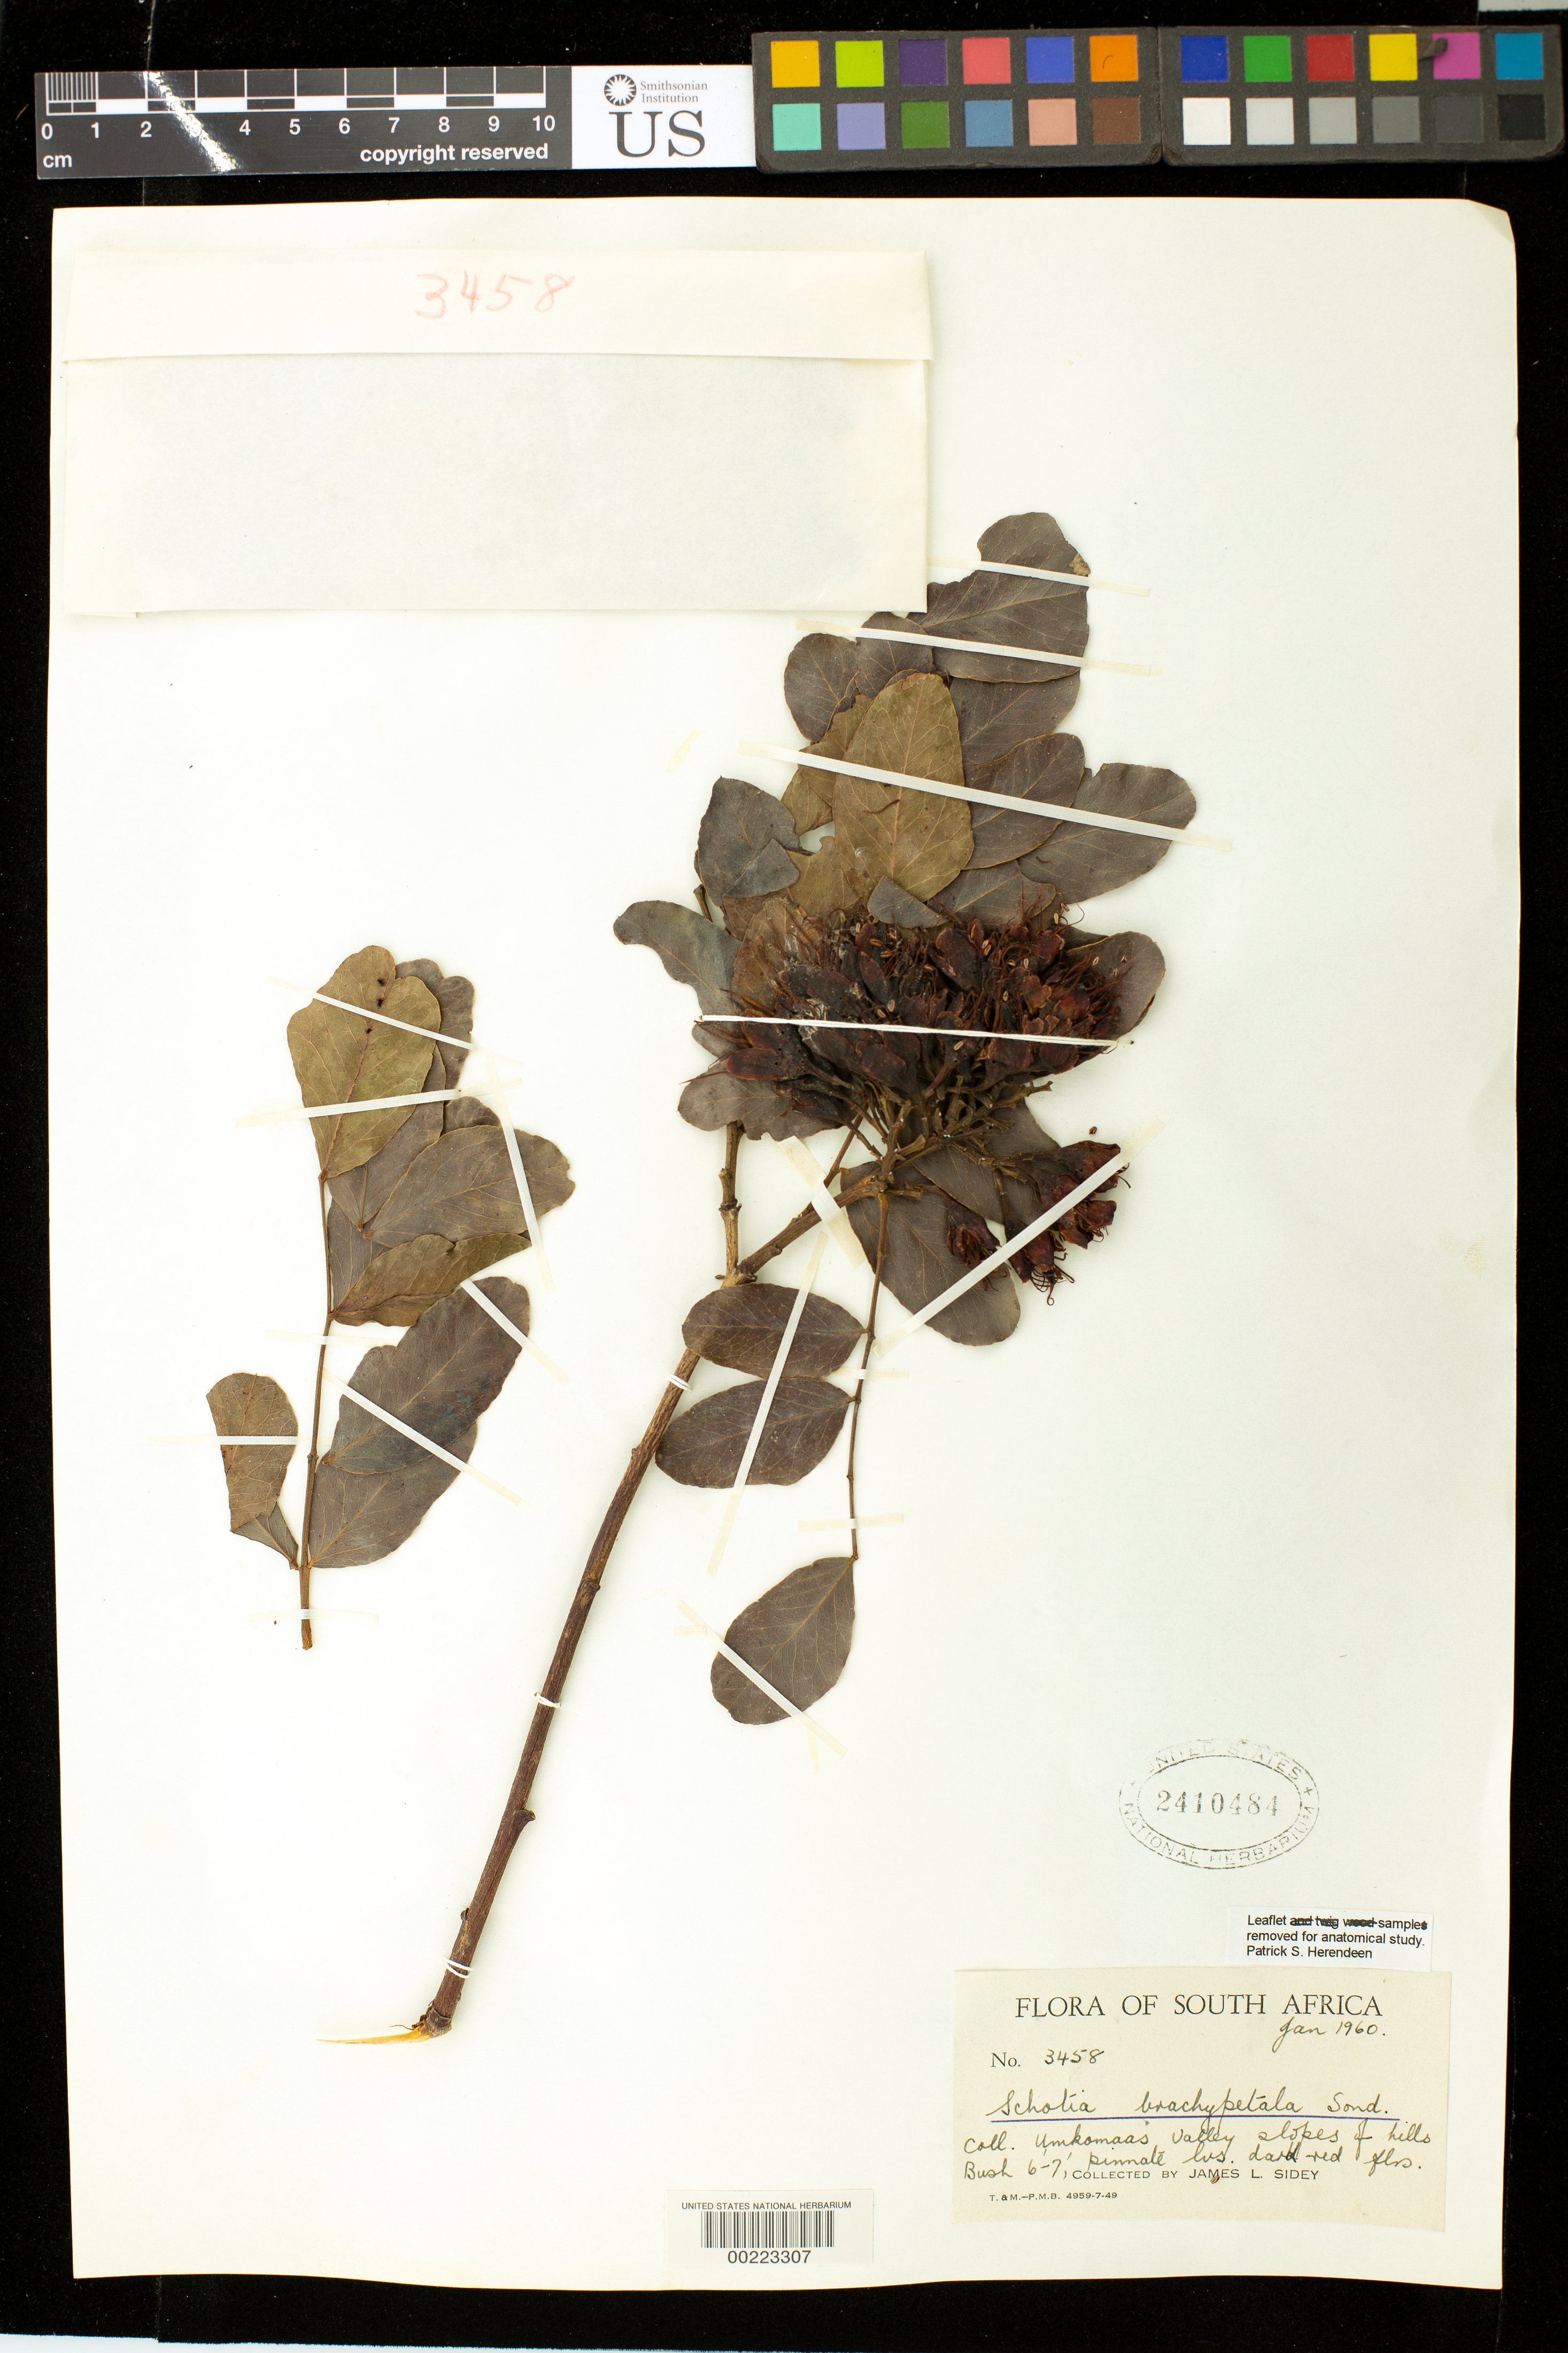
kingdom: Plantae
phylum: Tracheophyta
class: Magnoliopsida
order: Fabales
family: Fabaceae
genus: Schotia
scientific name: Schotia brachypetala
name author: Sond.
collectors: J. L. Sidey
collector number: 3458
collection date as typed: Jan 1960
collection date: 1960-01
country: South Africa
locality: Umkomaas valley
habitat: Slopes of hills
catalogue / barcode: US 2410484